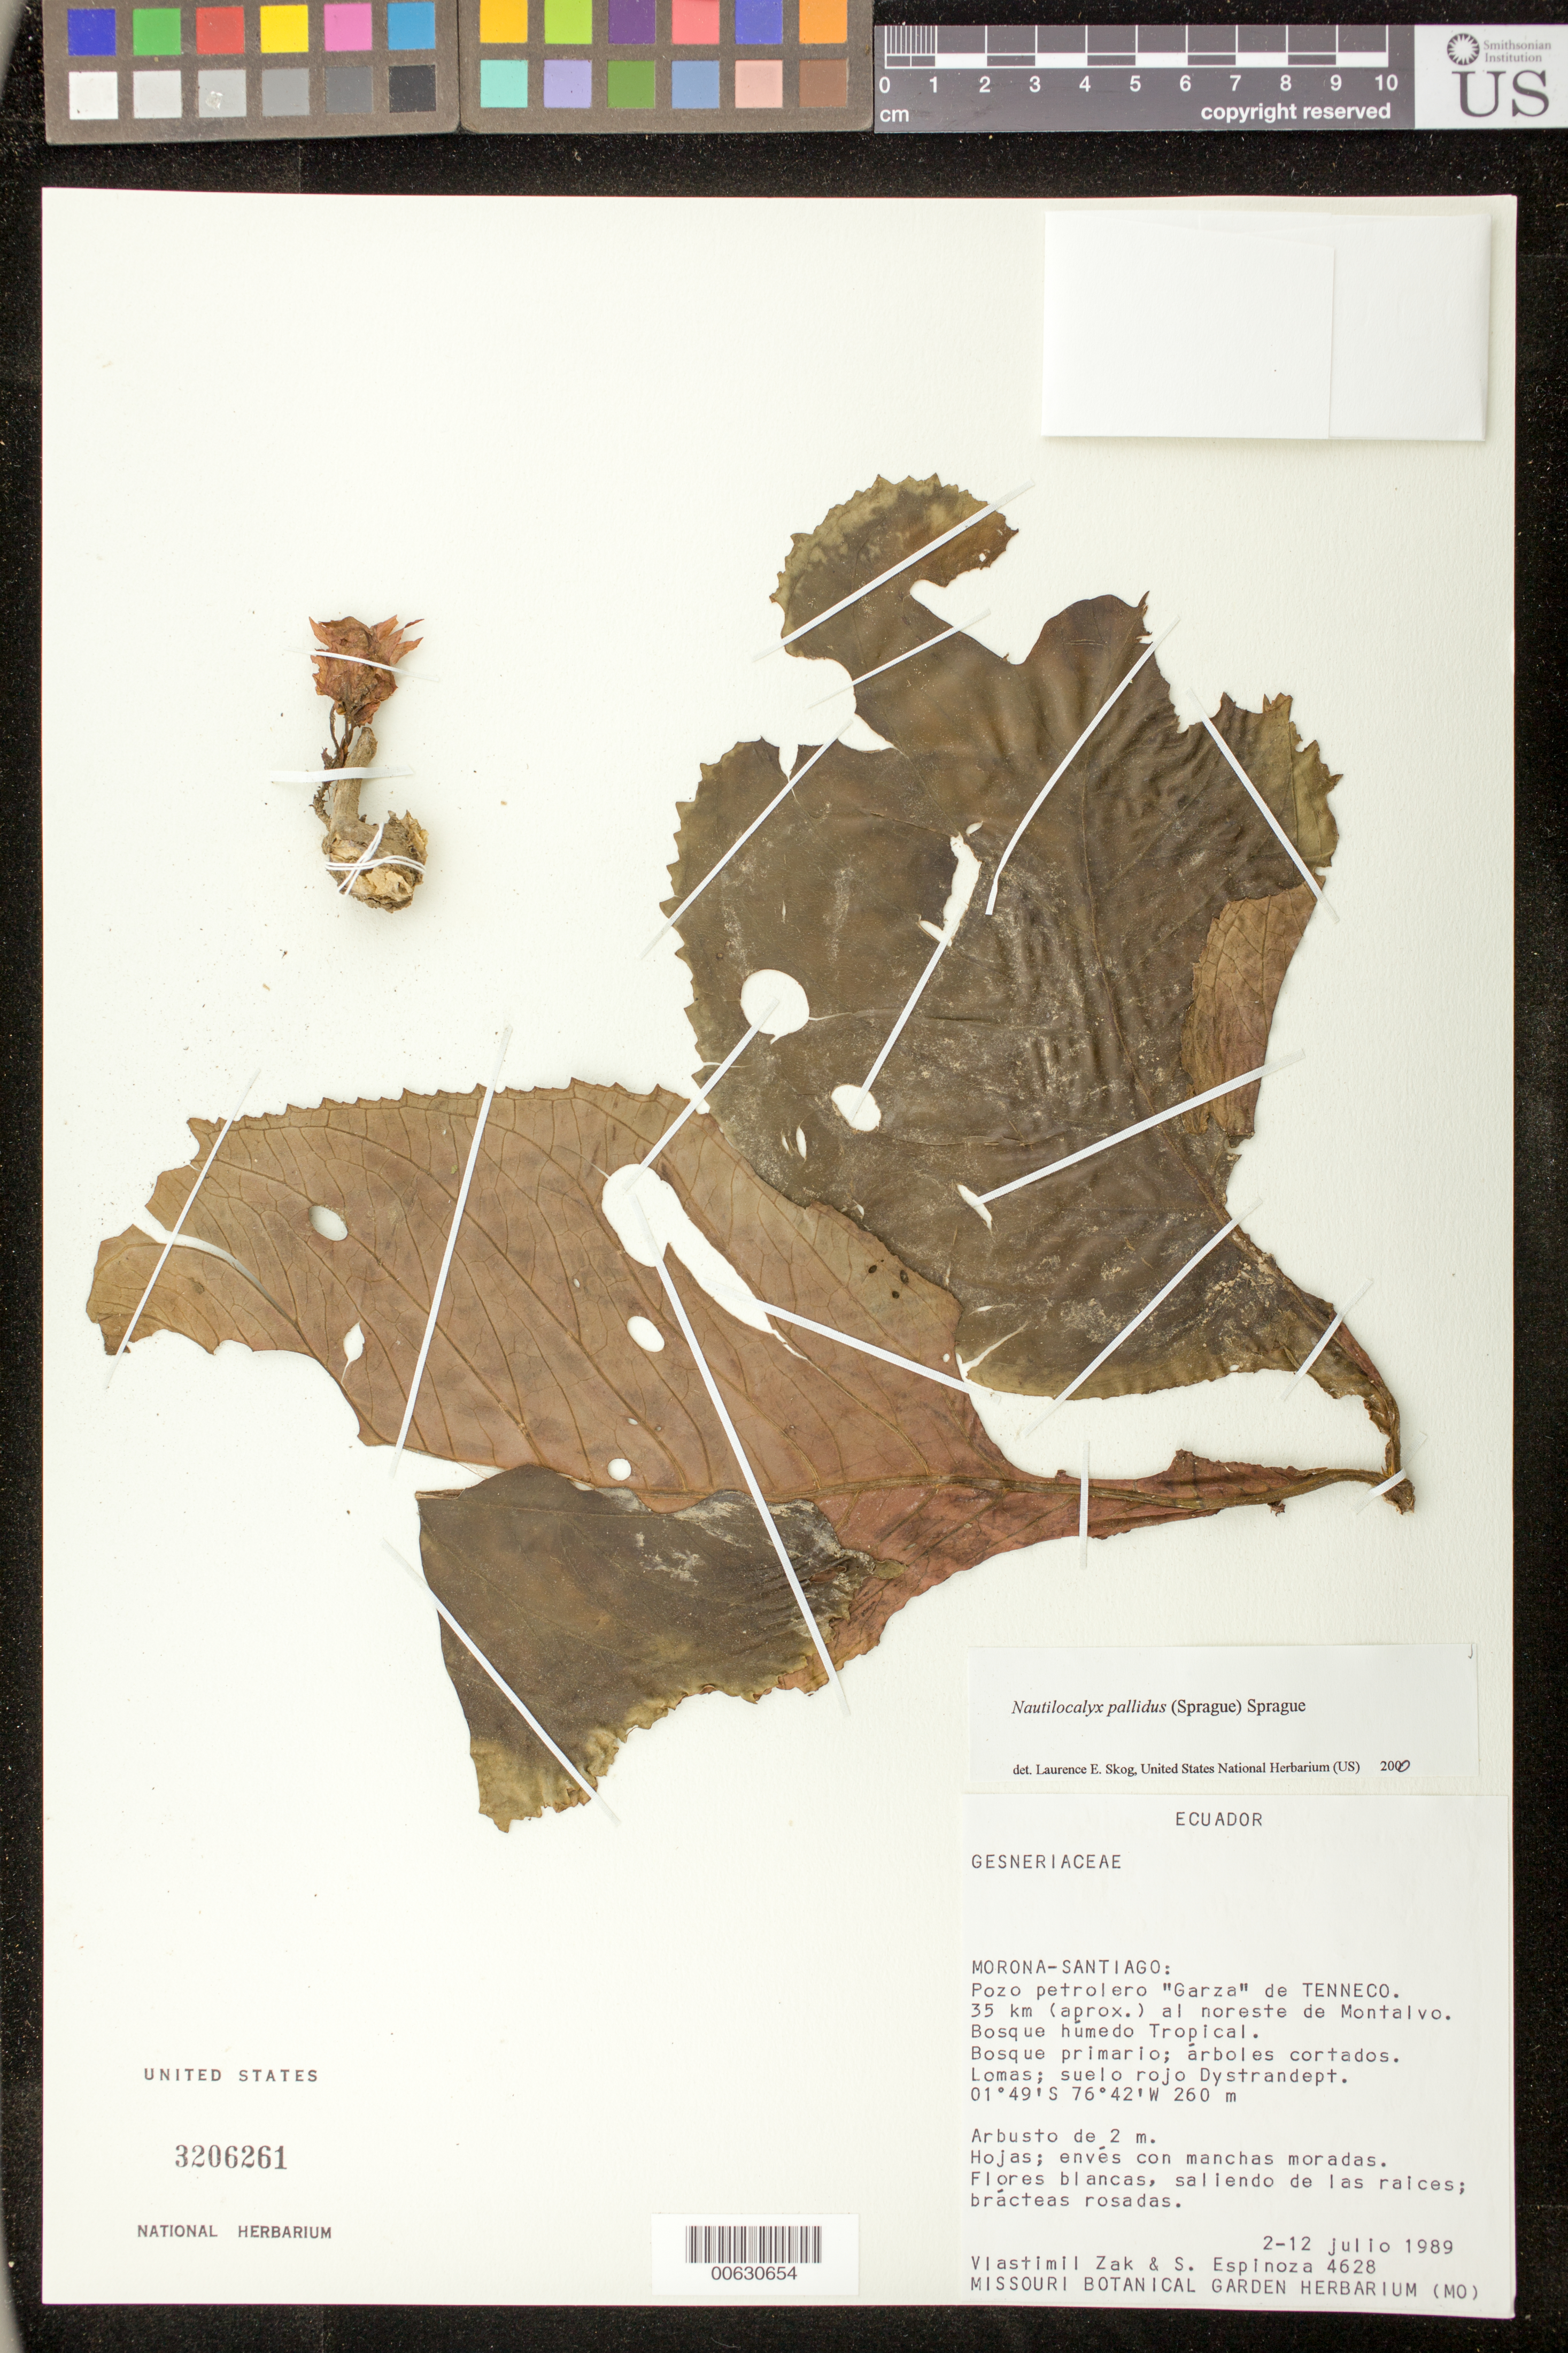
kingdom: Plantae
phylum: Tracheophyta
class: Magnoliopsida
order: Lamiales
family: Gesneriaceae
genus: Nautilocalyx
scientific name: Nautilocalyx pallidus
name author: (Sprague) C. Sprague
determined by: Skog, Laurence E.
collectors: V. Zak & S. Espinoza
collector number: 4628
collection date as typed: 2-12 Jul 1989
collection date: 1989-07-02/1989-07-12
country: Ecuador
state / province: Morona-Santiago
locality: Pozo petrolero "Garza" de TENNECO; 35 km (aprox.) al noreste de Montalvo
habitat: Bosque húmedo tropical; bosque primario; árboles cortados; lomas; suelo rojo Dystrandept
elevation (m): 260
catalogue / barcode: US 3206261